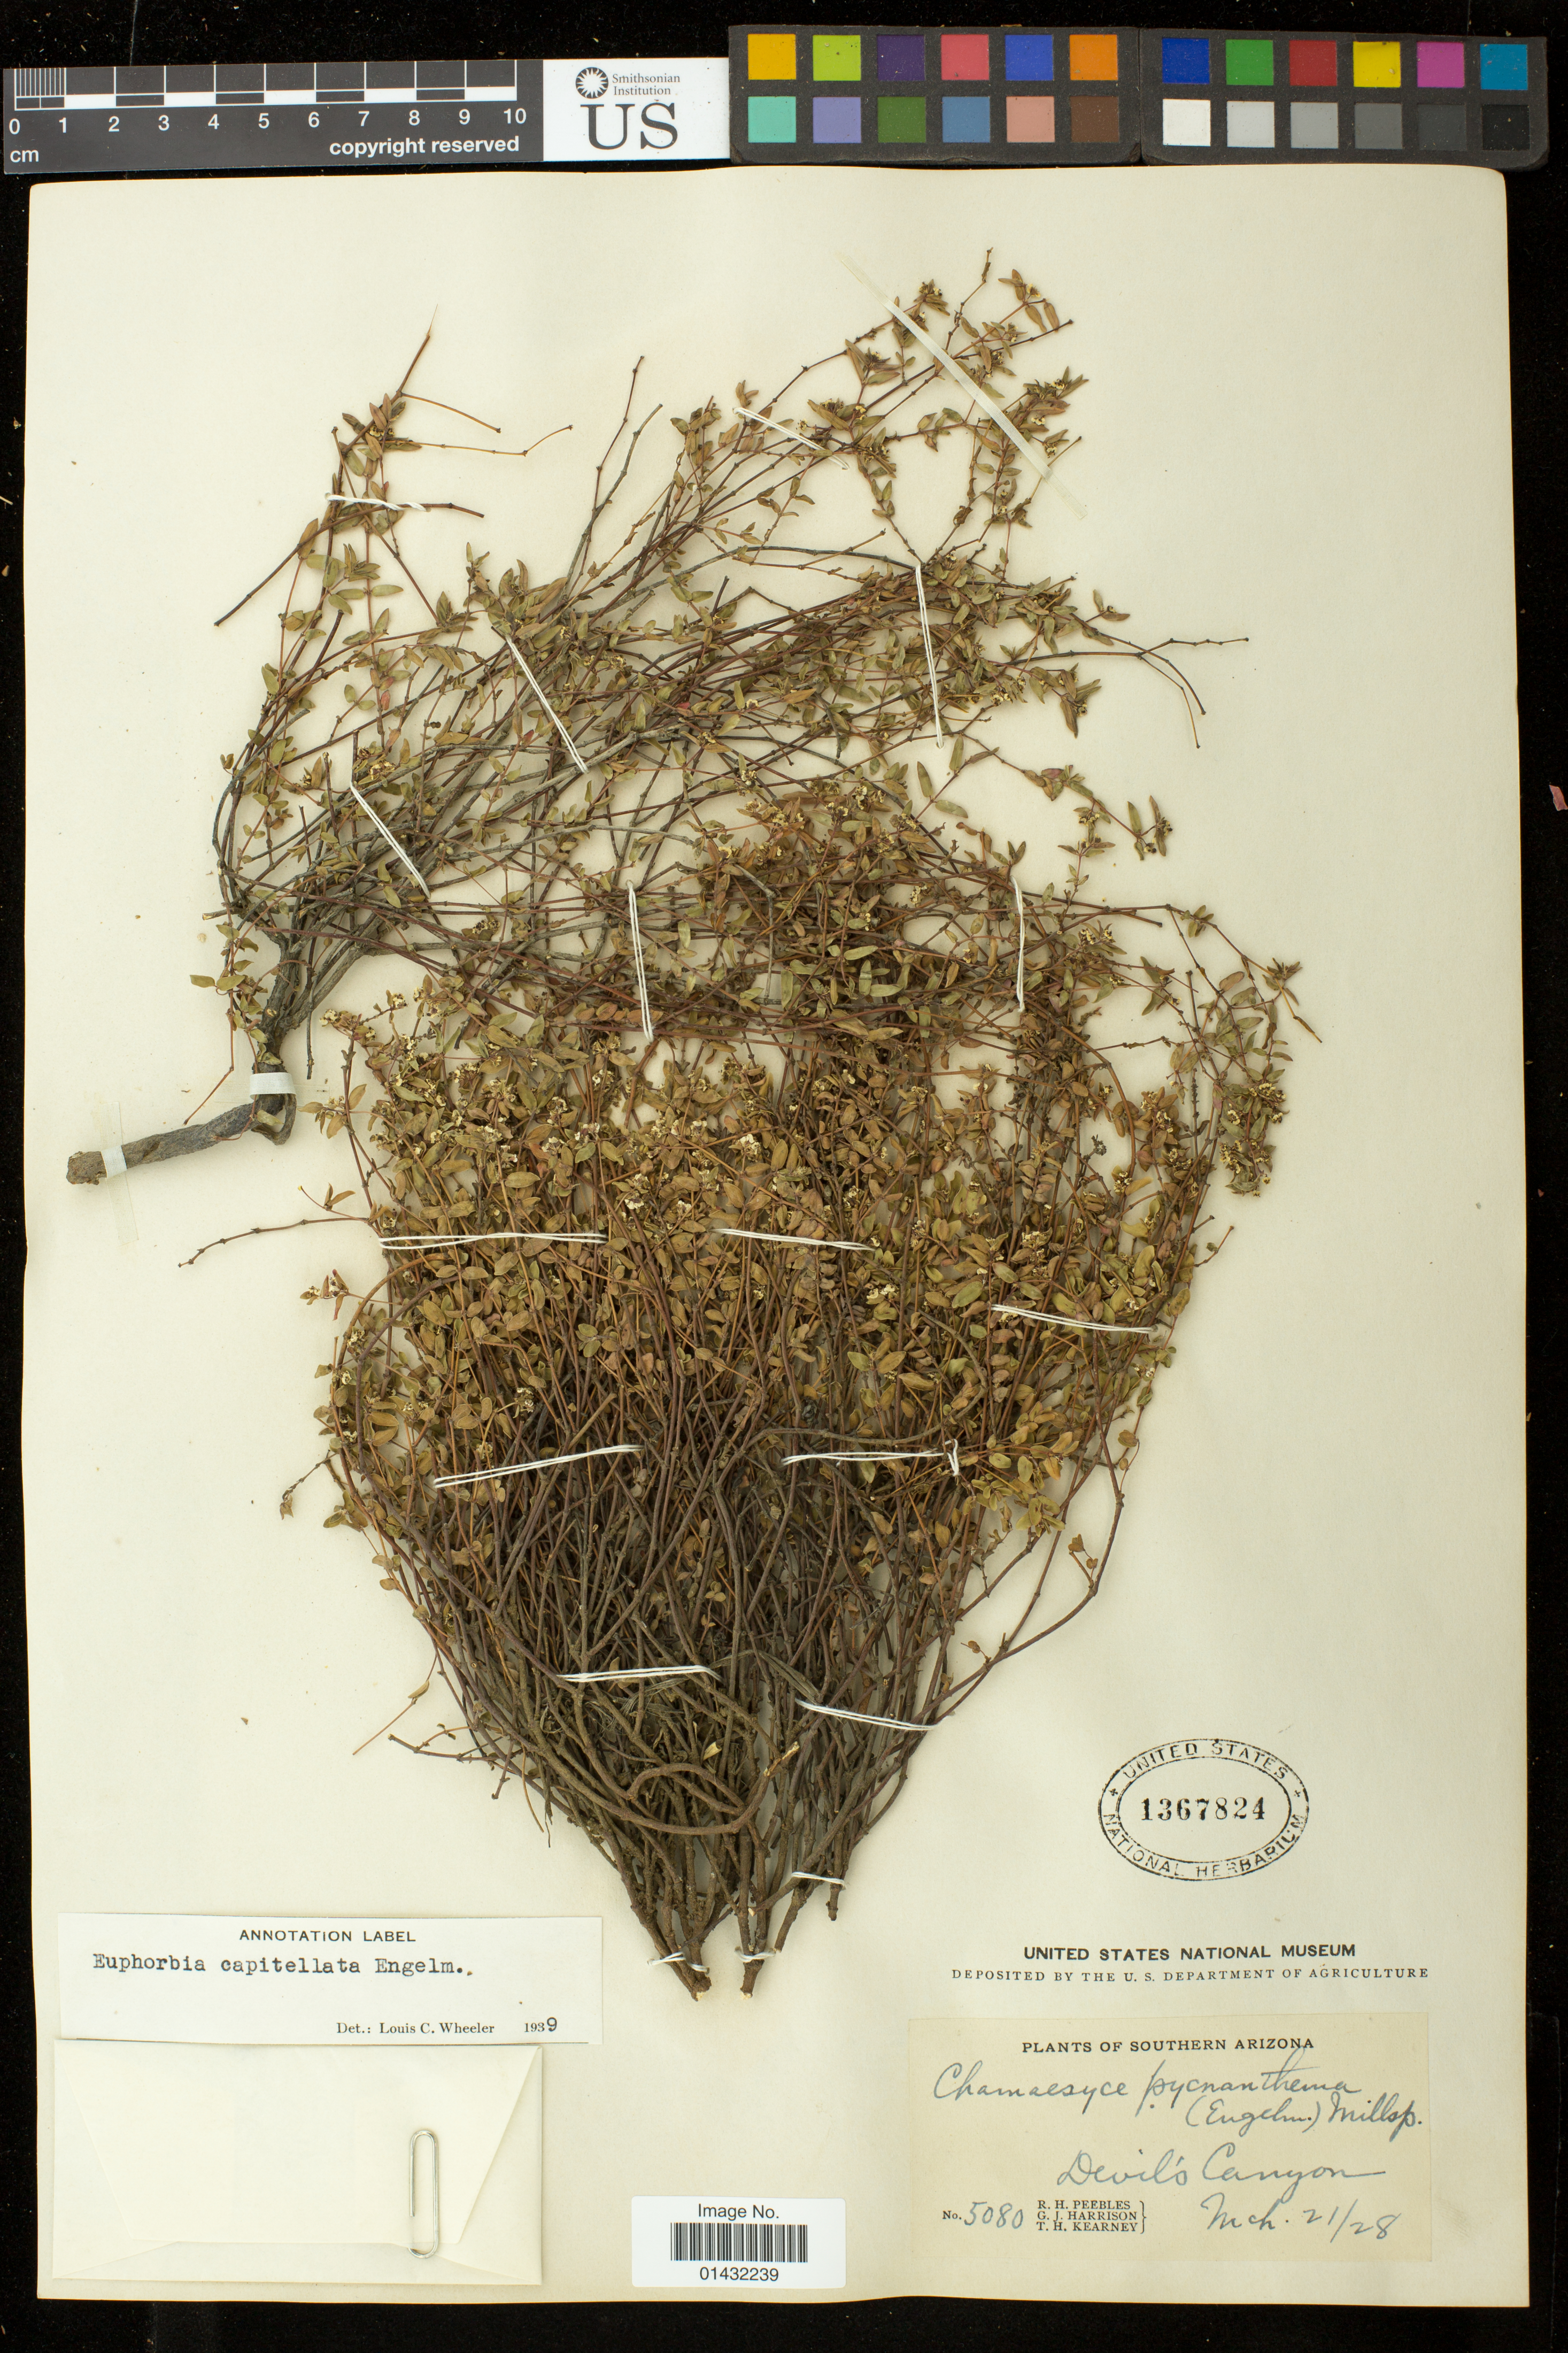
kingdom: Plantae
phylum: Tracheophyta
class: Magnoliopsida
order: Malpighiales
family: Euphorbiaceae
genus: Euphorbia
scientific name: Euphorbia capitellata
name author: Engelm. in Emory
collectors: R. H. Peebles, G. J. Harrison & T. H. Kearney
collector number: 5080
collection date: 1928-03-21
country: United States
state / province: Arizona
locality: Devil's Canyon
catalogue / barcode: US 1367824